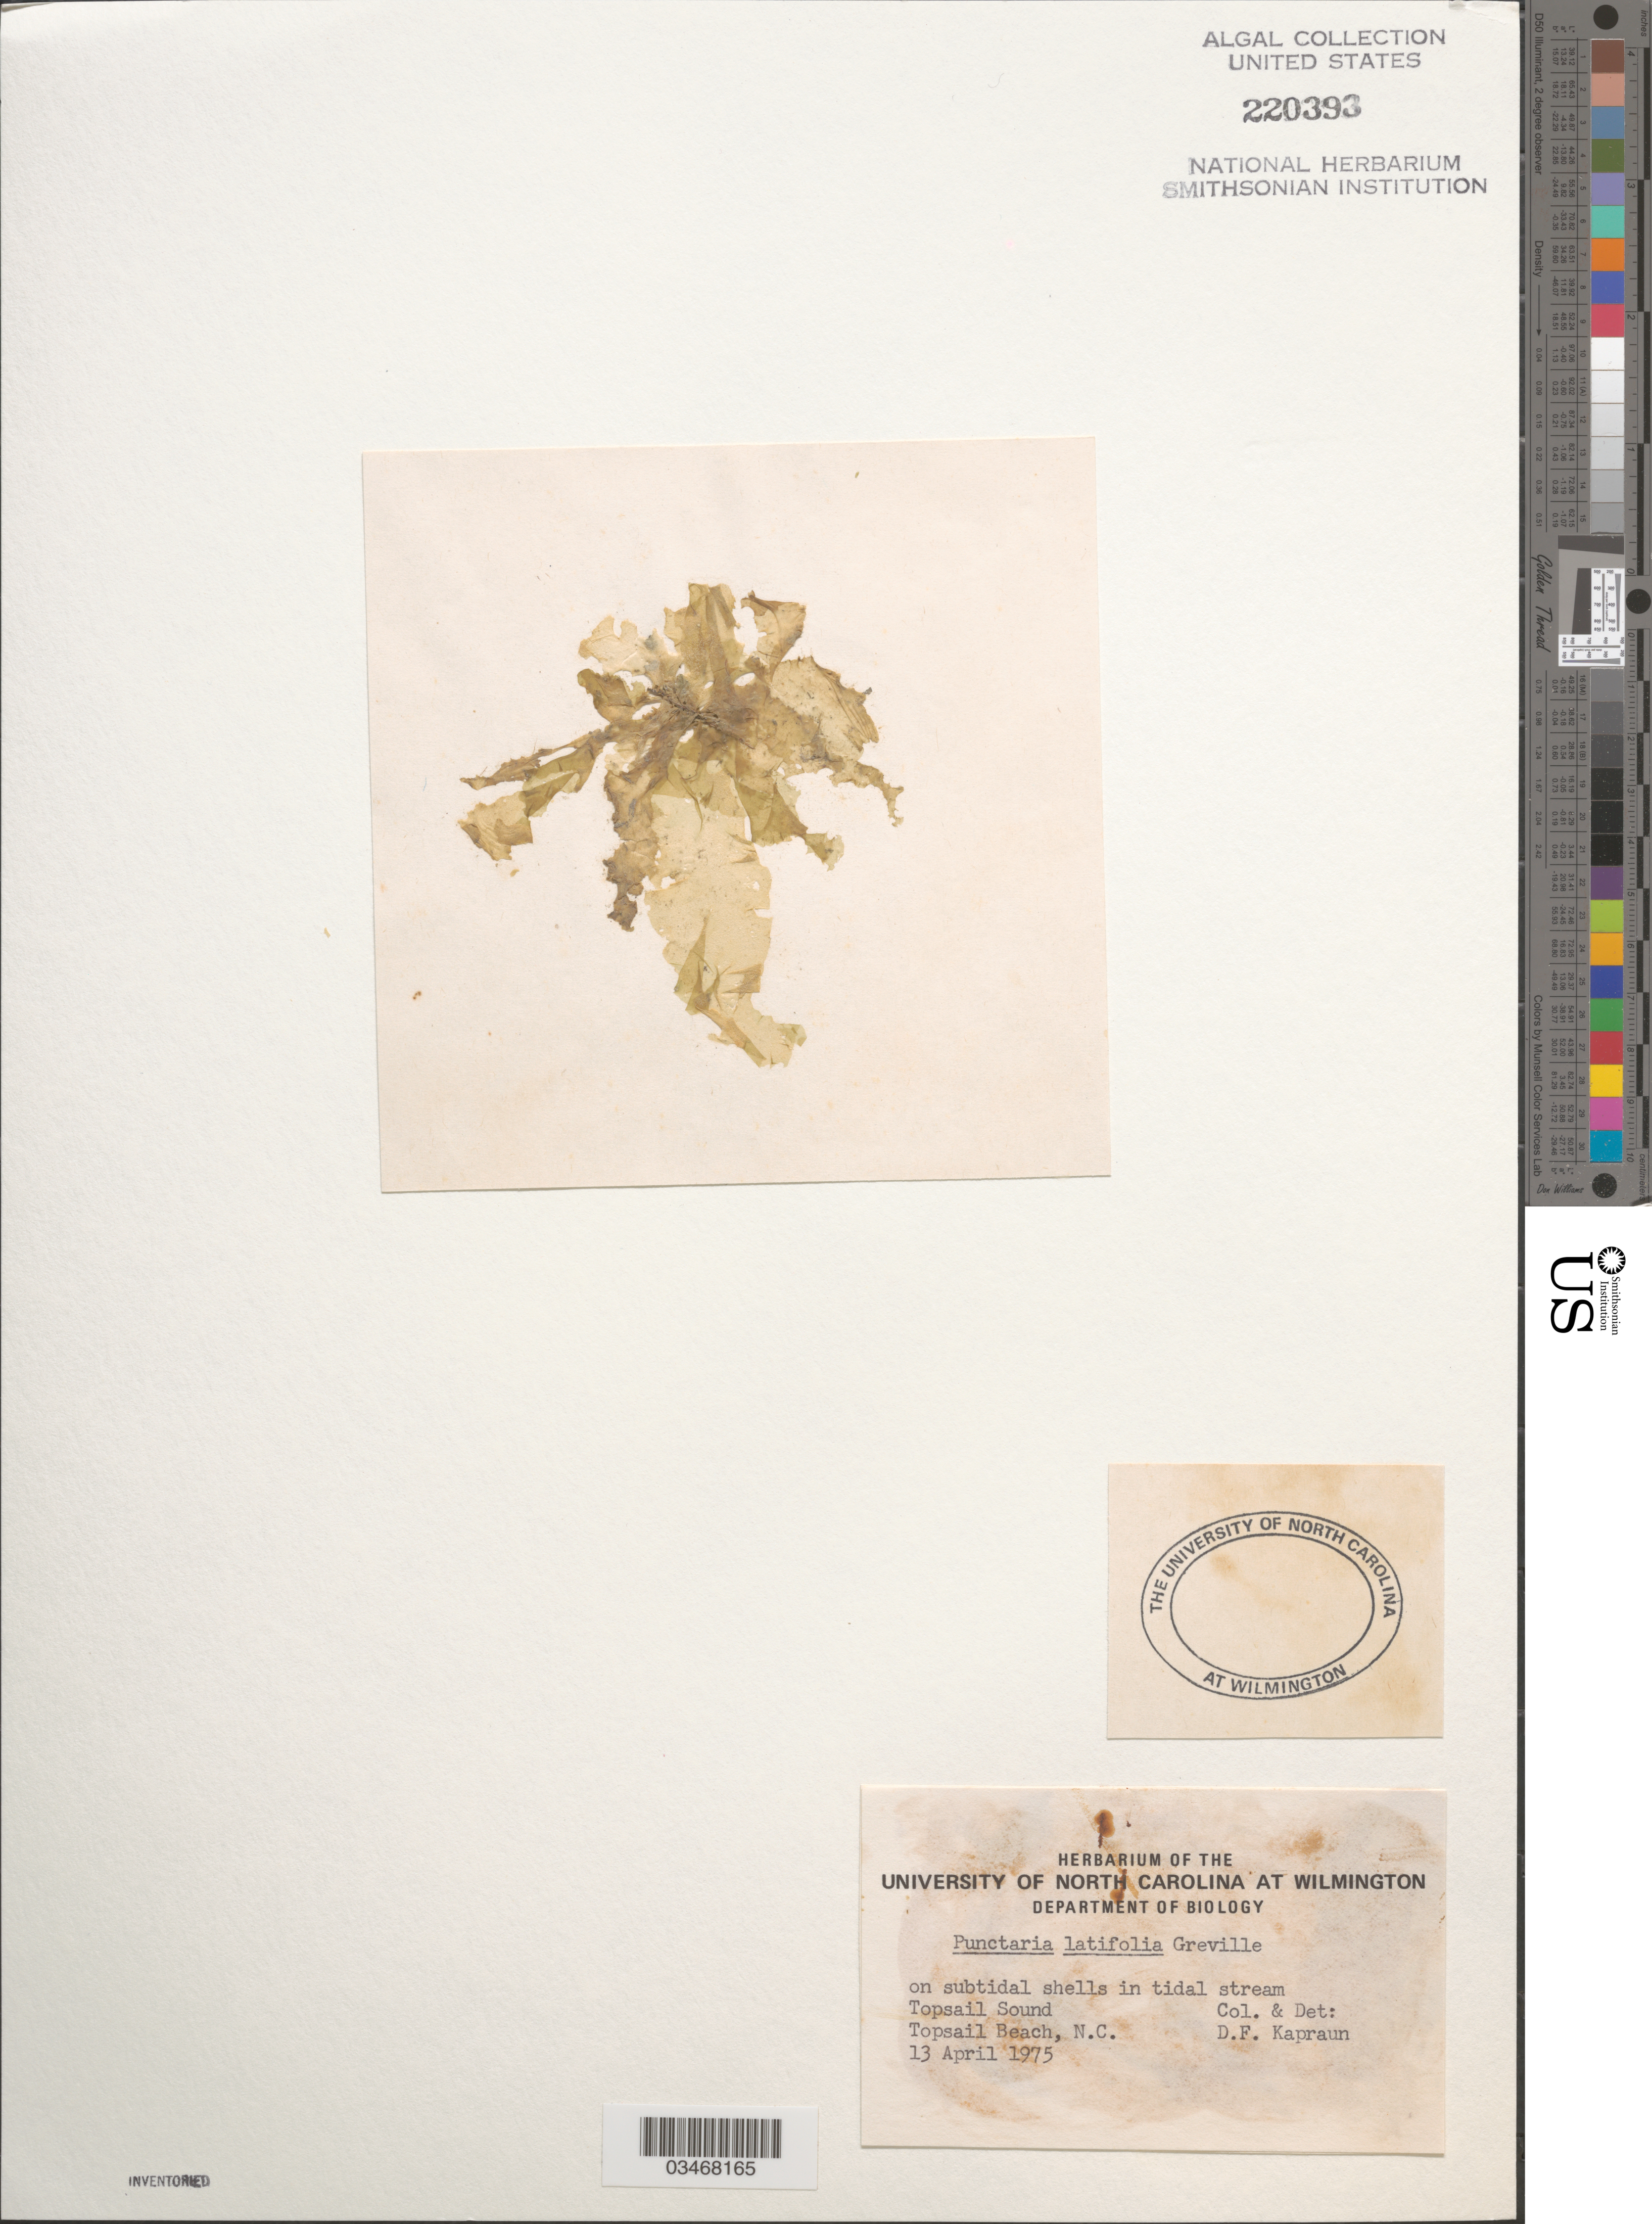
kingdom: Chromista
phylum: Ochrophyta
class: Phaeophyceae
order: Dictyosiphonales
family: Punctariaceae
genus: Punctaria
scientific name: Punctaria latifolia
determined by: Kapraun, D. F.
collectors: D. F. Kapraun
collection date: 1975-04-13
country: United States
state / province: North Carolina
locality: Topsail Beach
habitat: On subtidal shells in tidal stream.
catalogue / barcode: US 220393